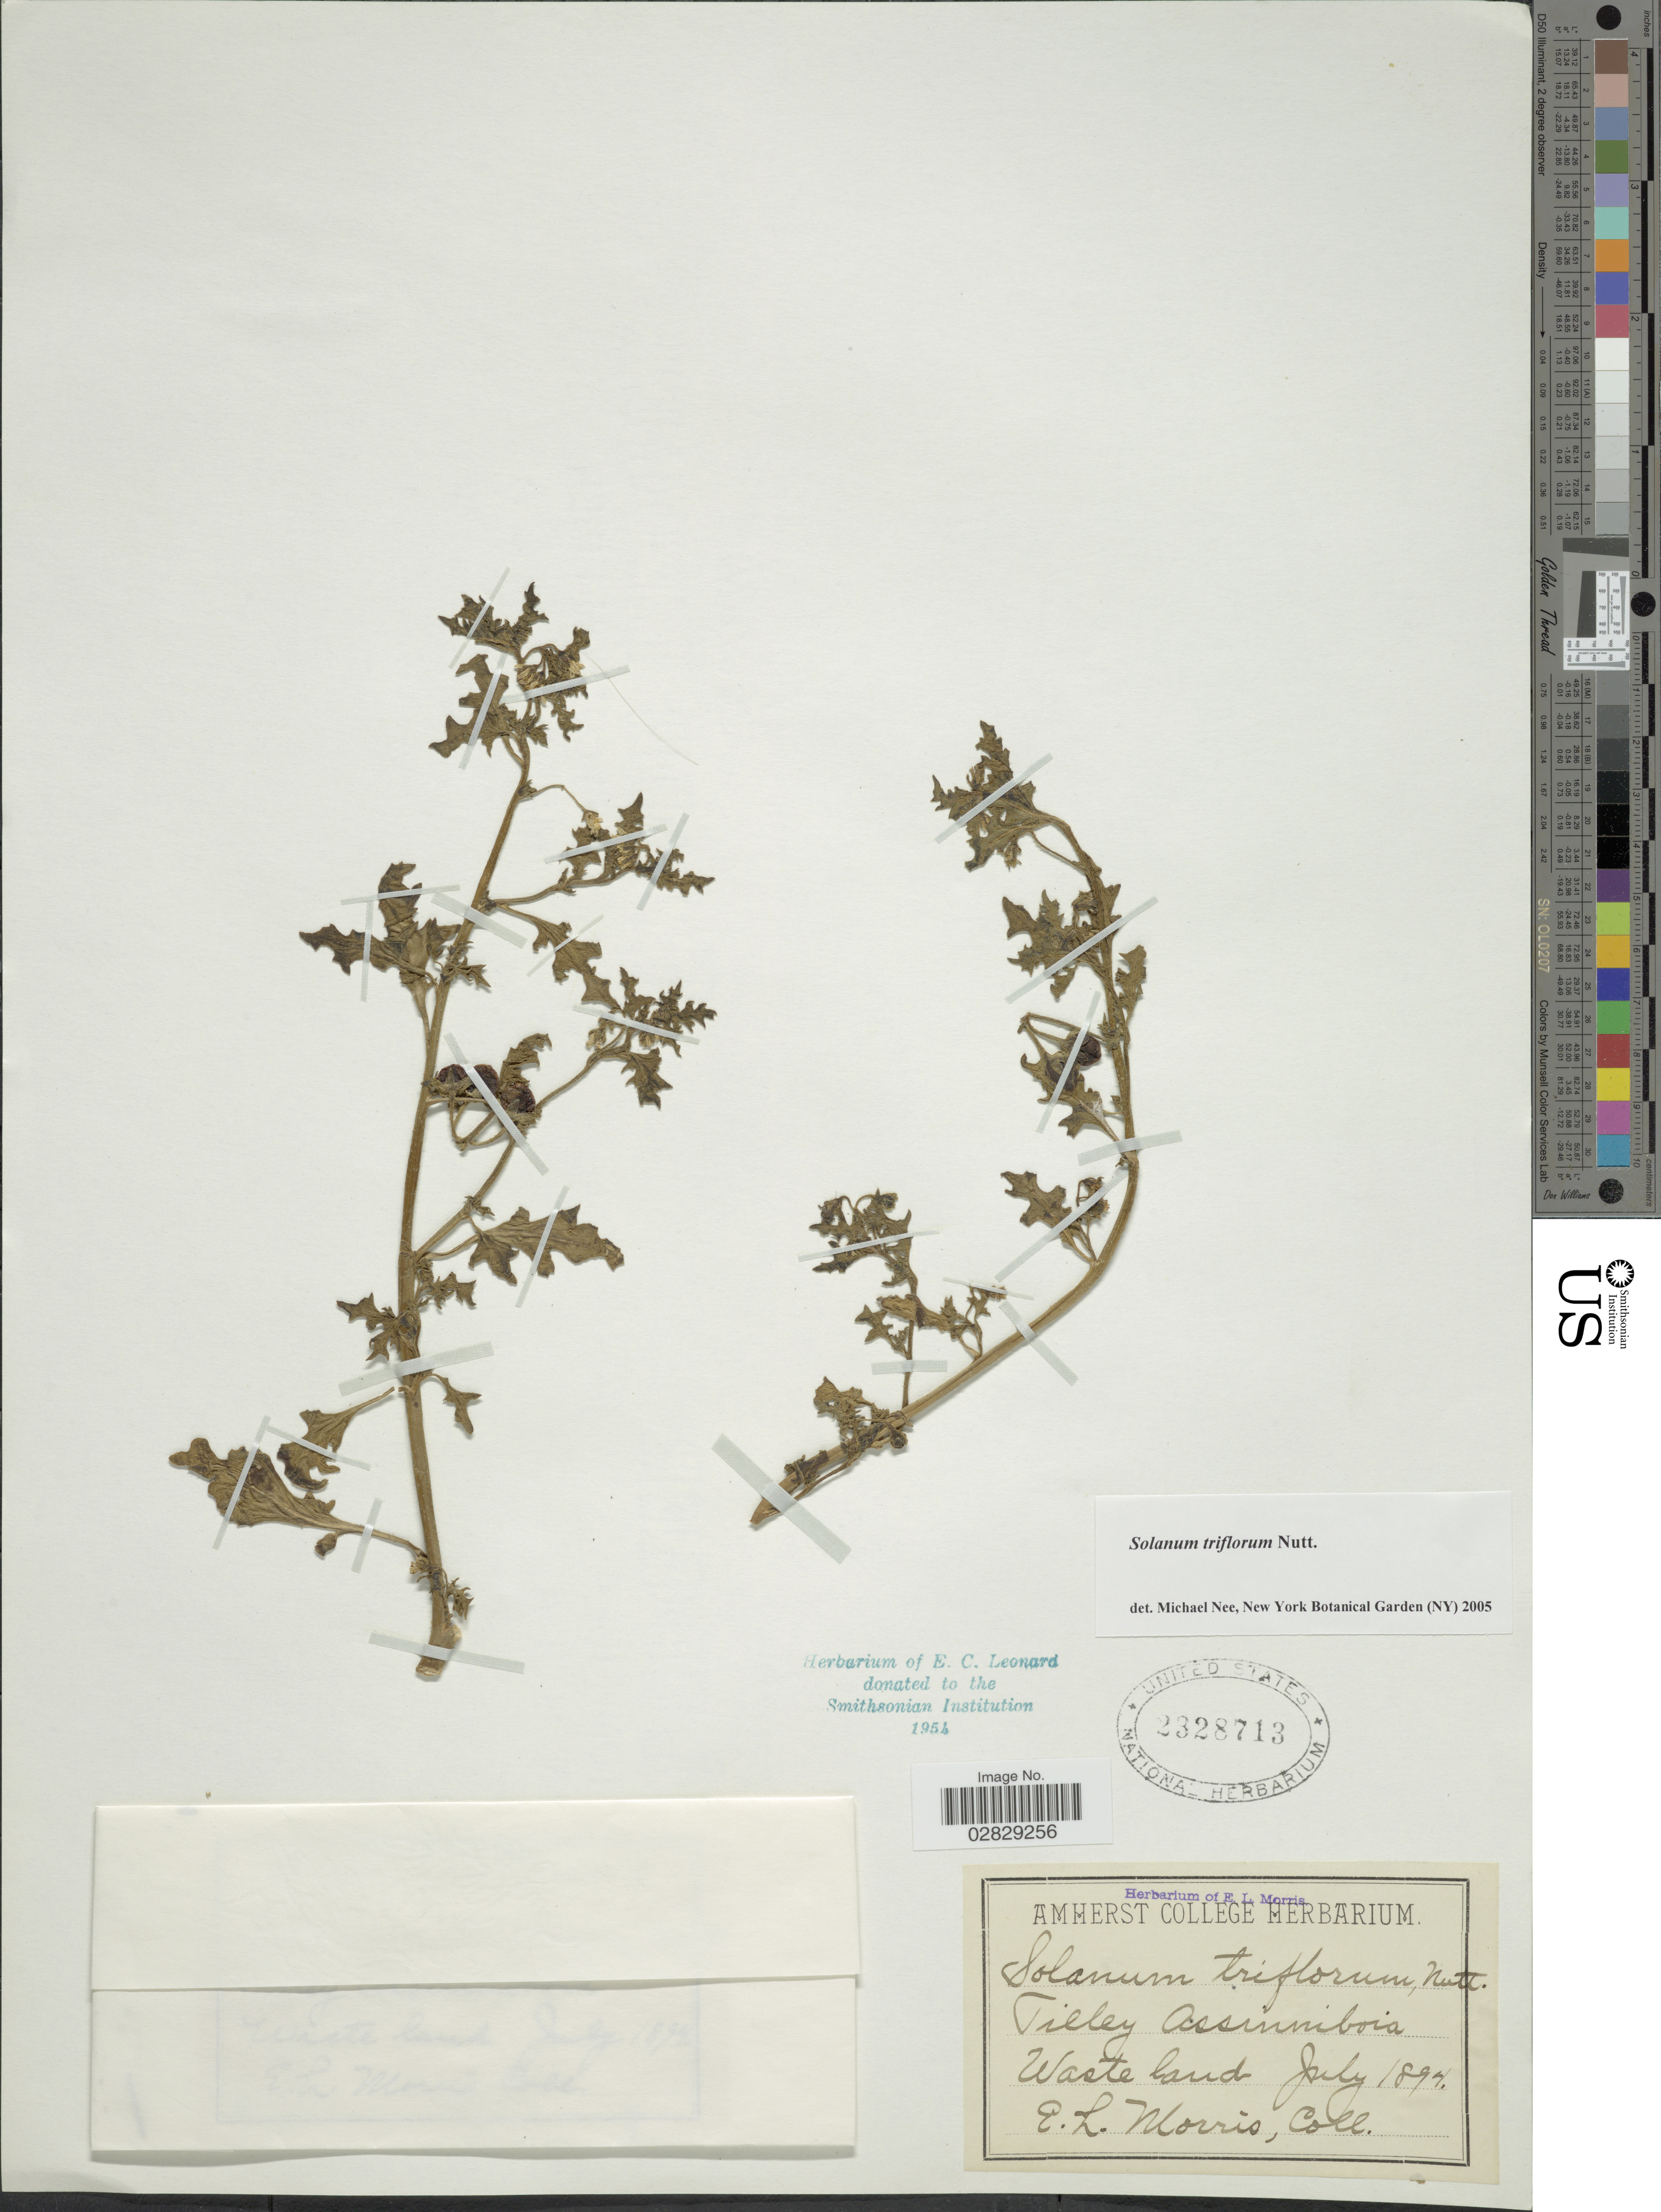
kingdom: Plantae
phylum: Tracheophyta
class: Magnoliopsida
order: Solanales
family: Solanaceae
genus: Solanum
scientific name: Solanum triflorum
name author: Nutt.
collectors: E. Morris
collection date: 1894-07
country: Canada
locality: Tilley Assiniboia, waste land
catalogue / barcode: US 2328713